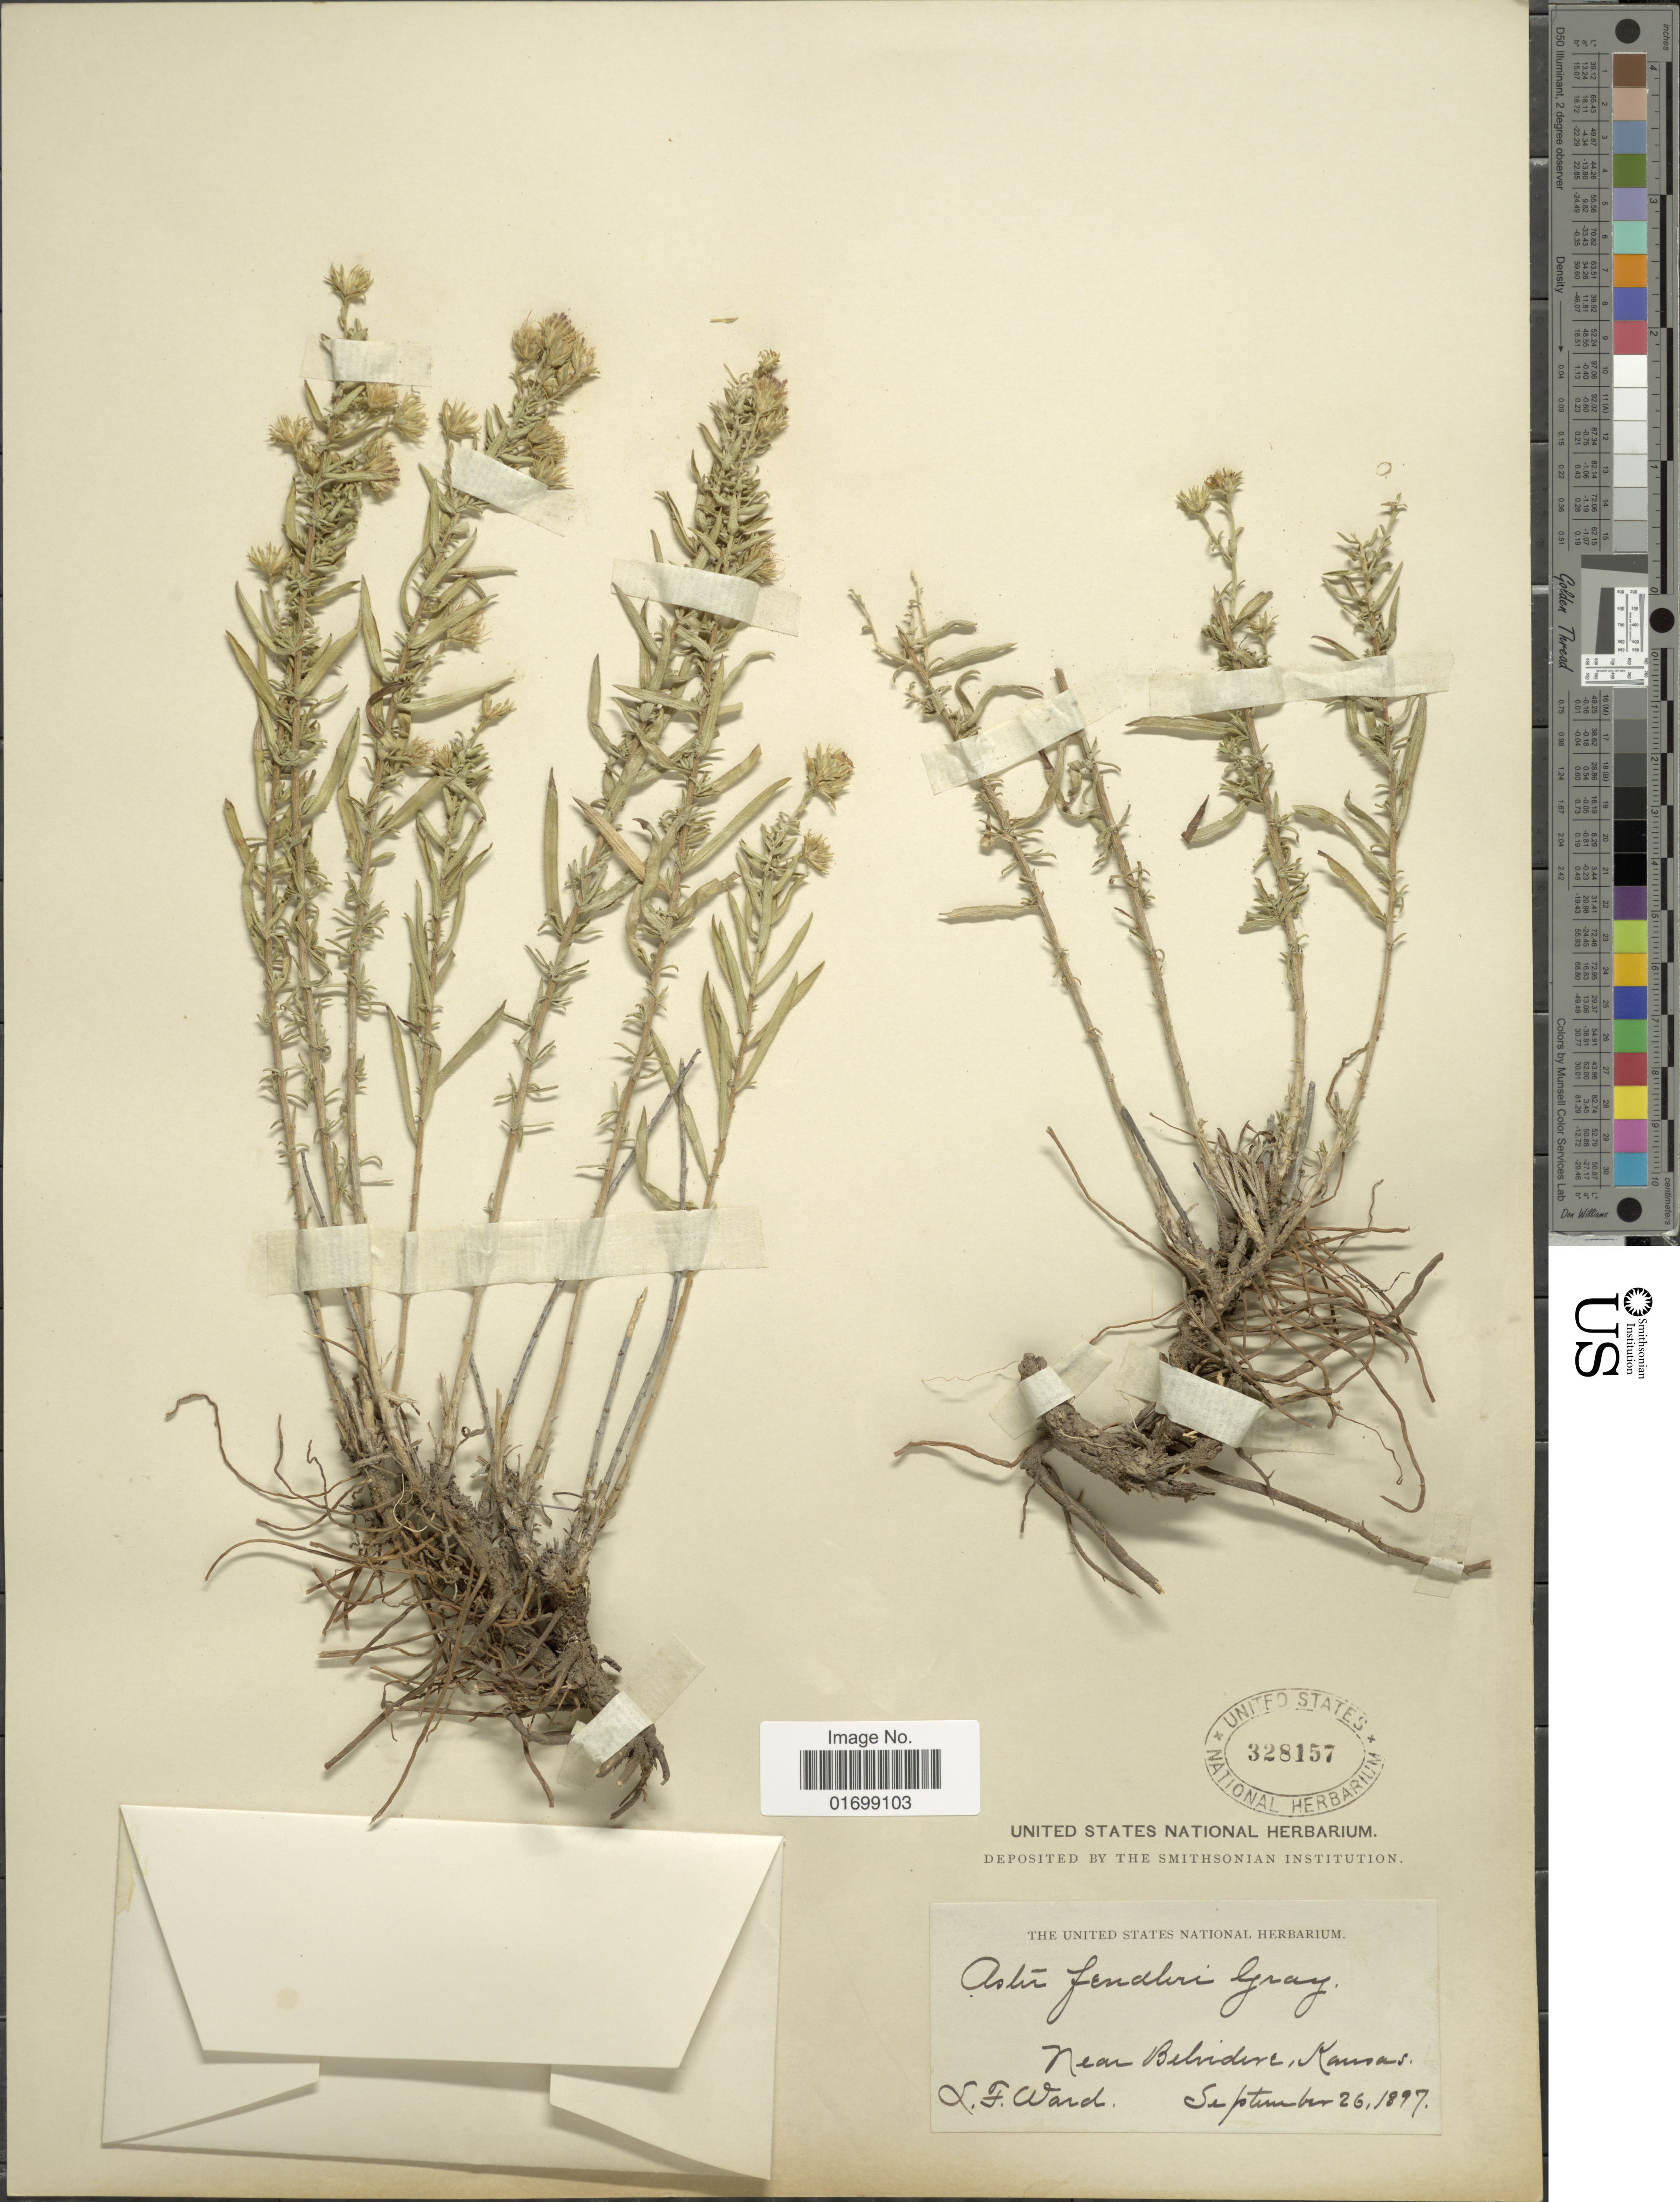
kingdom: Plantae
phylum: Tracheophyta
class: Magnoliopsida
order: Asterales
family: Asteraceae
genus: Symphyotrichum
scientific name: Symphyotrichum fendleri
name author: (A. Gray) G.L. Nesom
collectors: L. Ward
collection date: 1897-09-26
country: United States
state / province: Kansas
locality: Near Belvidere.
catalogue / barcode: US 328157